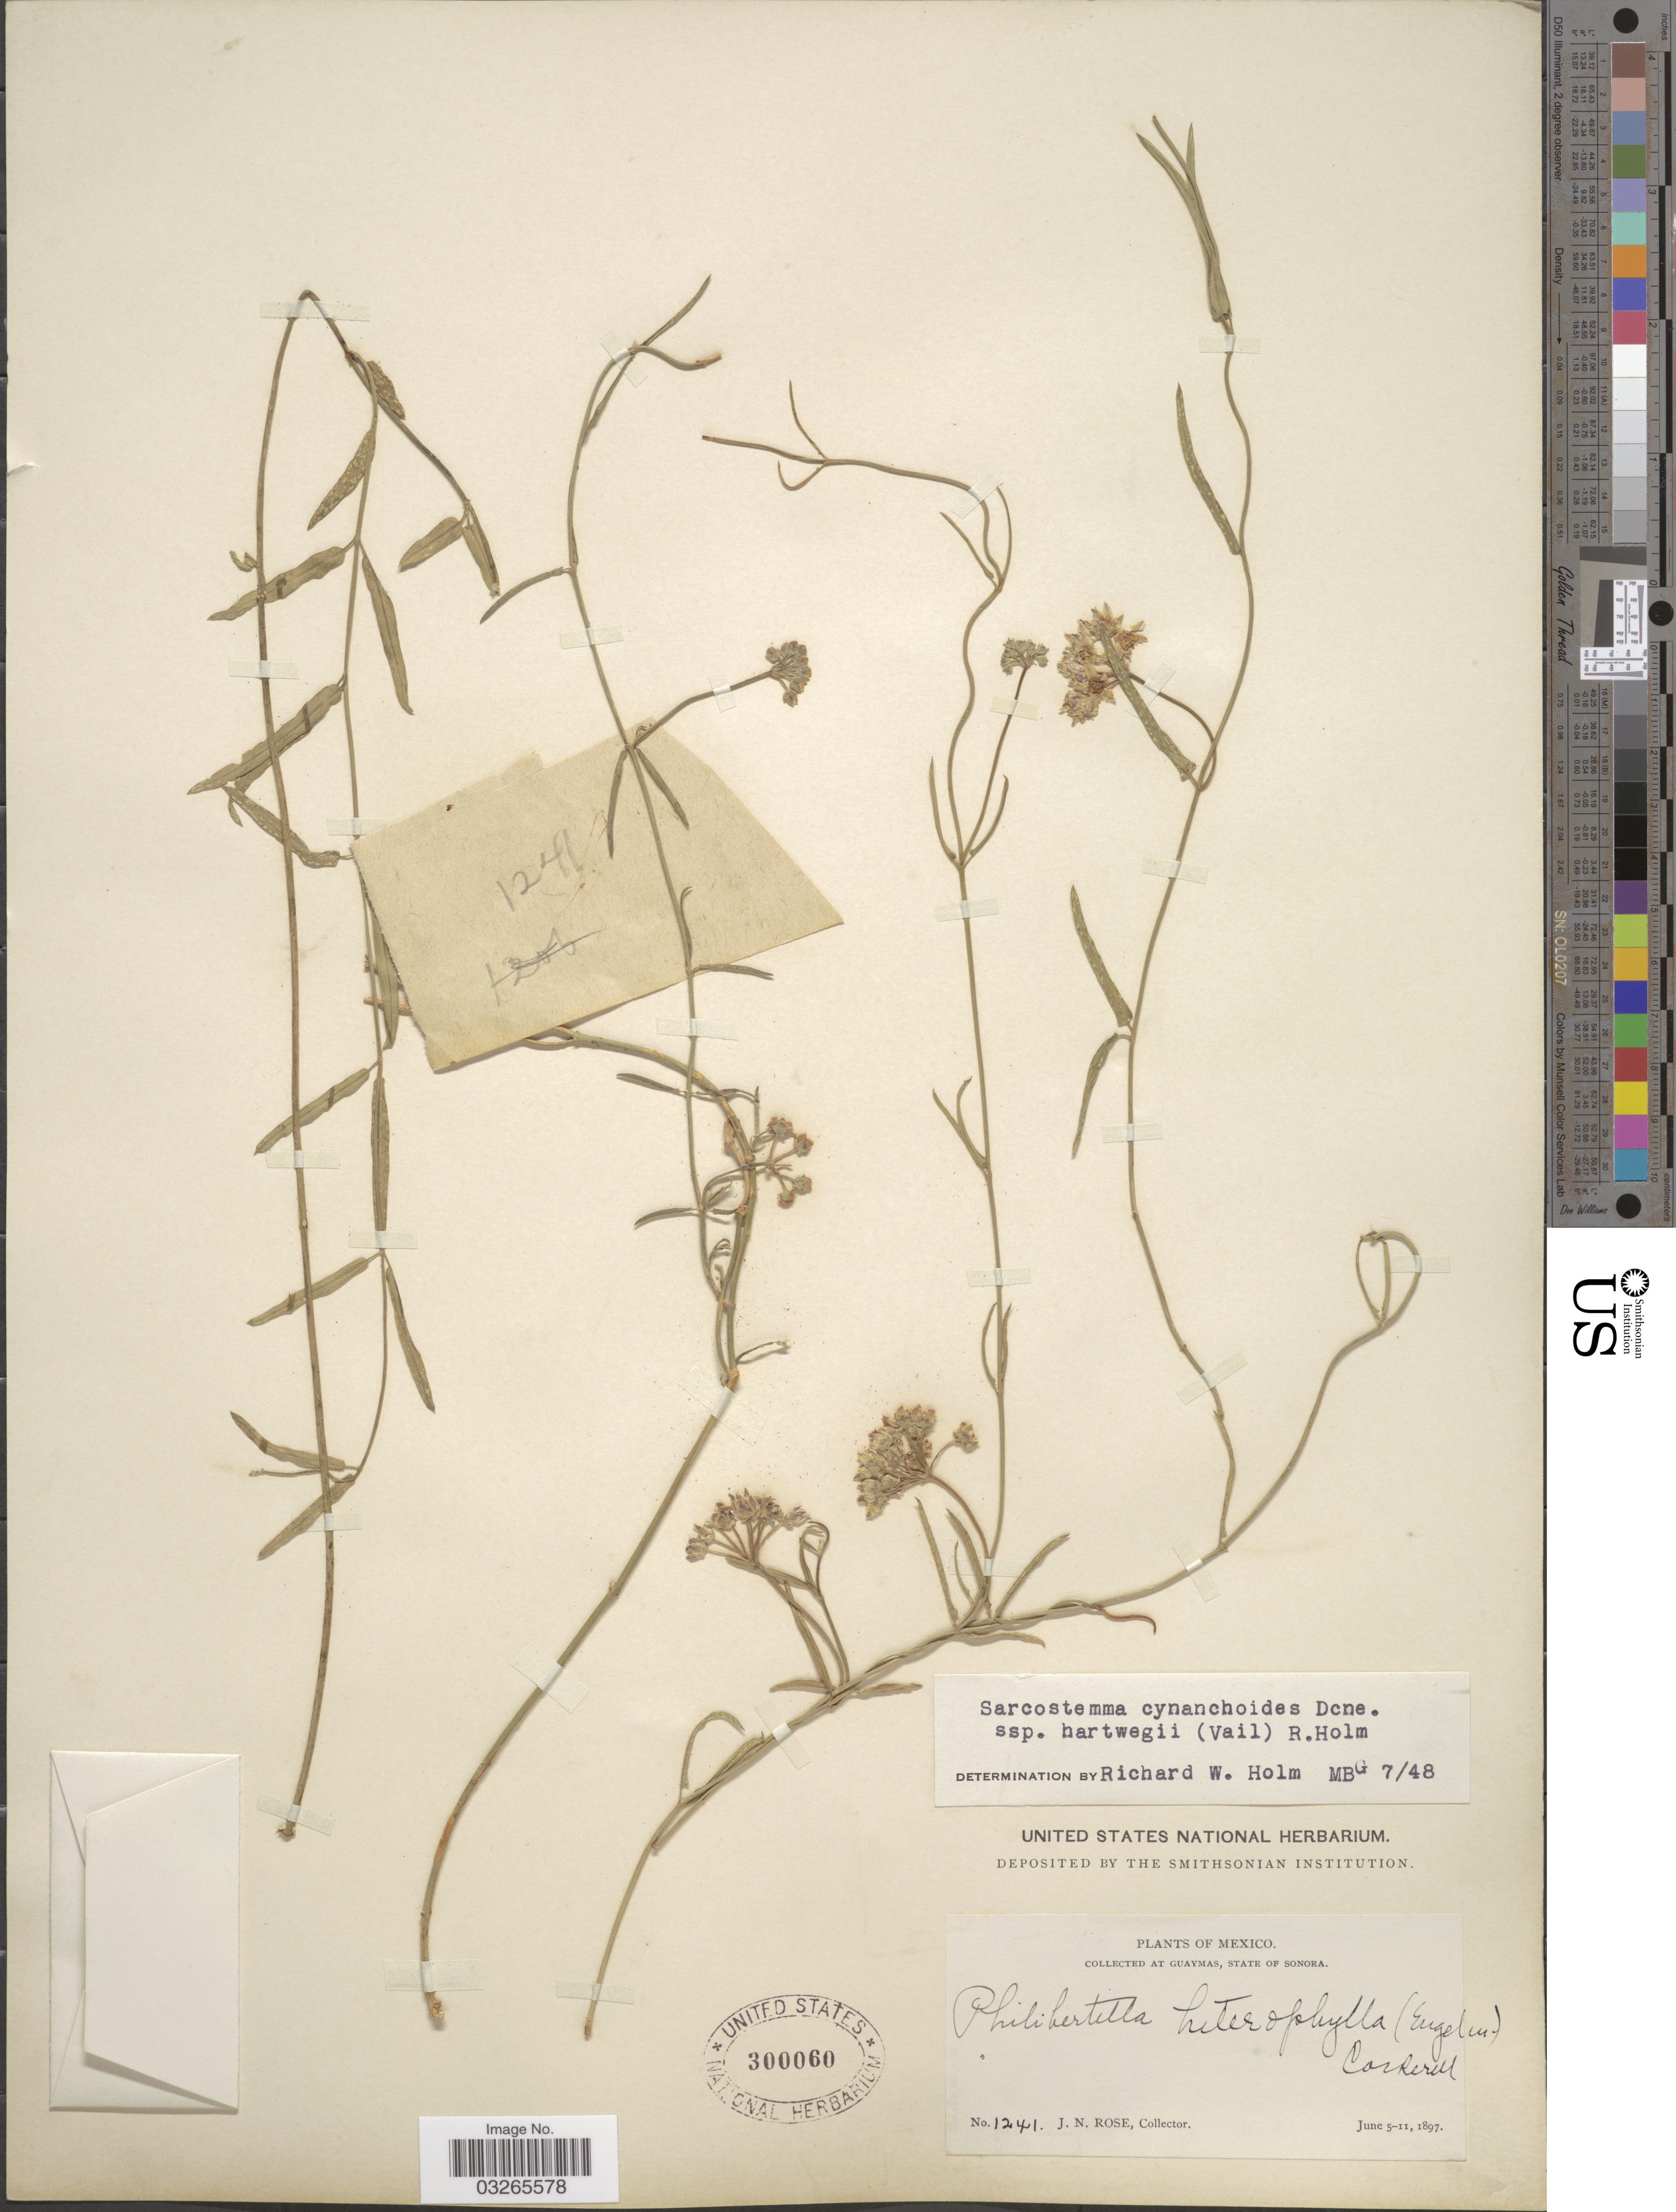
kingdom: Plantae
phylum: Tracheophyta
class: Magnoliopsida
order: Gentianales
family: Apocynaceae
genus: Sarcostemma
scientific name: Sarcostemma cynanchoides subsp. hartwegii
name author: (Vail) R.W. Holm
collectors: J. N. Rose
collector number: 1241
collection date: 1897-06-05/1897-06-11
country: Mexico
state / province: Sonora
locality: At Guaymas, State of Sonora.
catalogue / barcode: US 300060